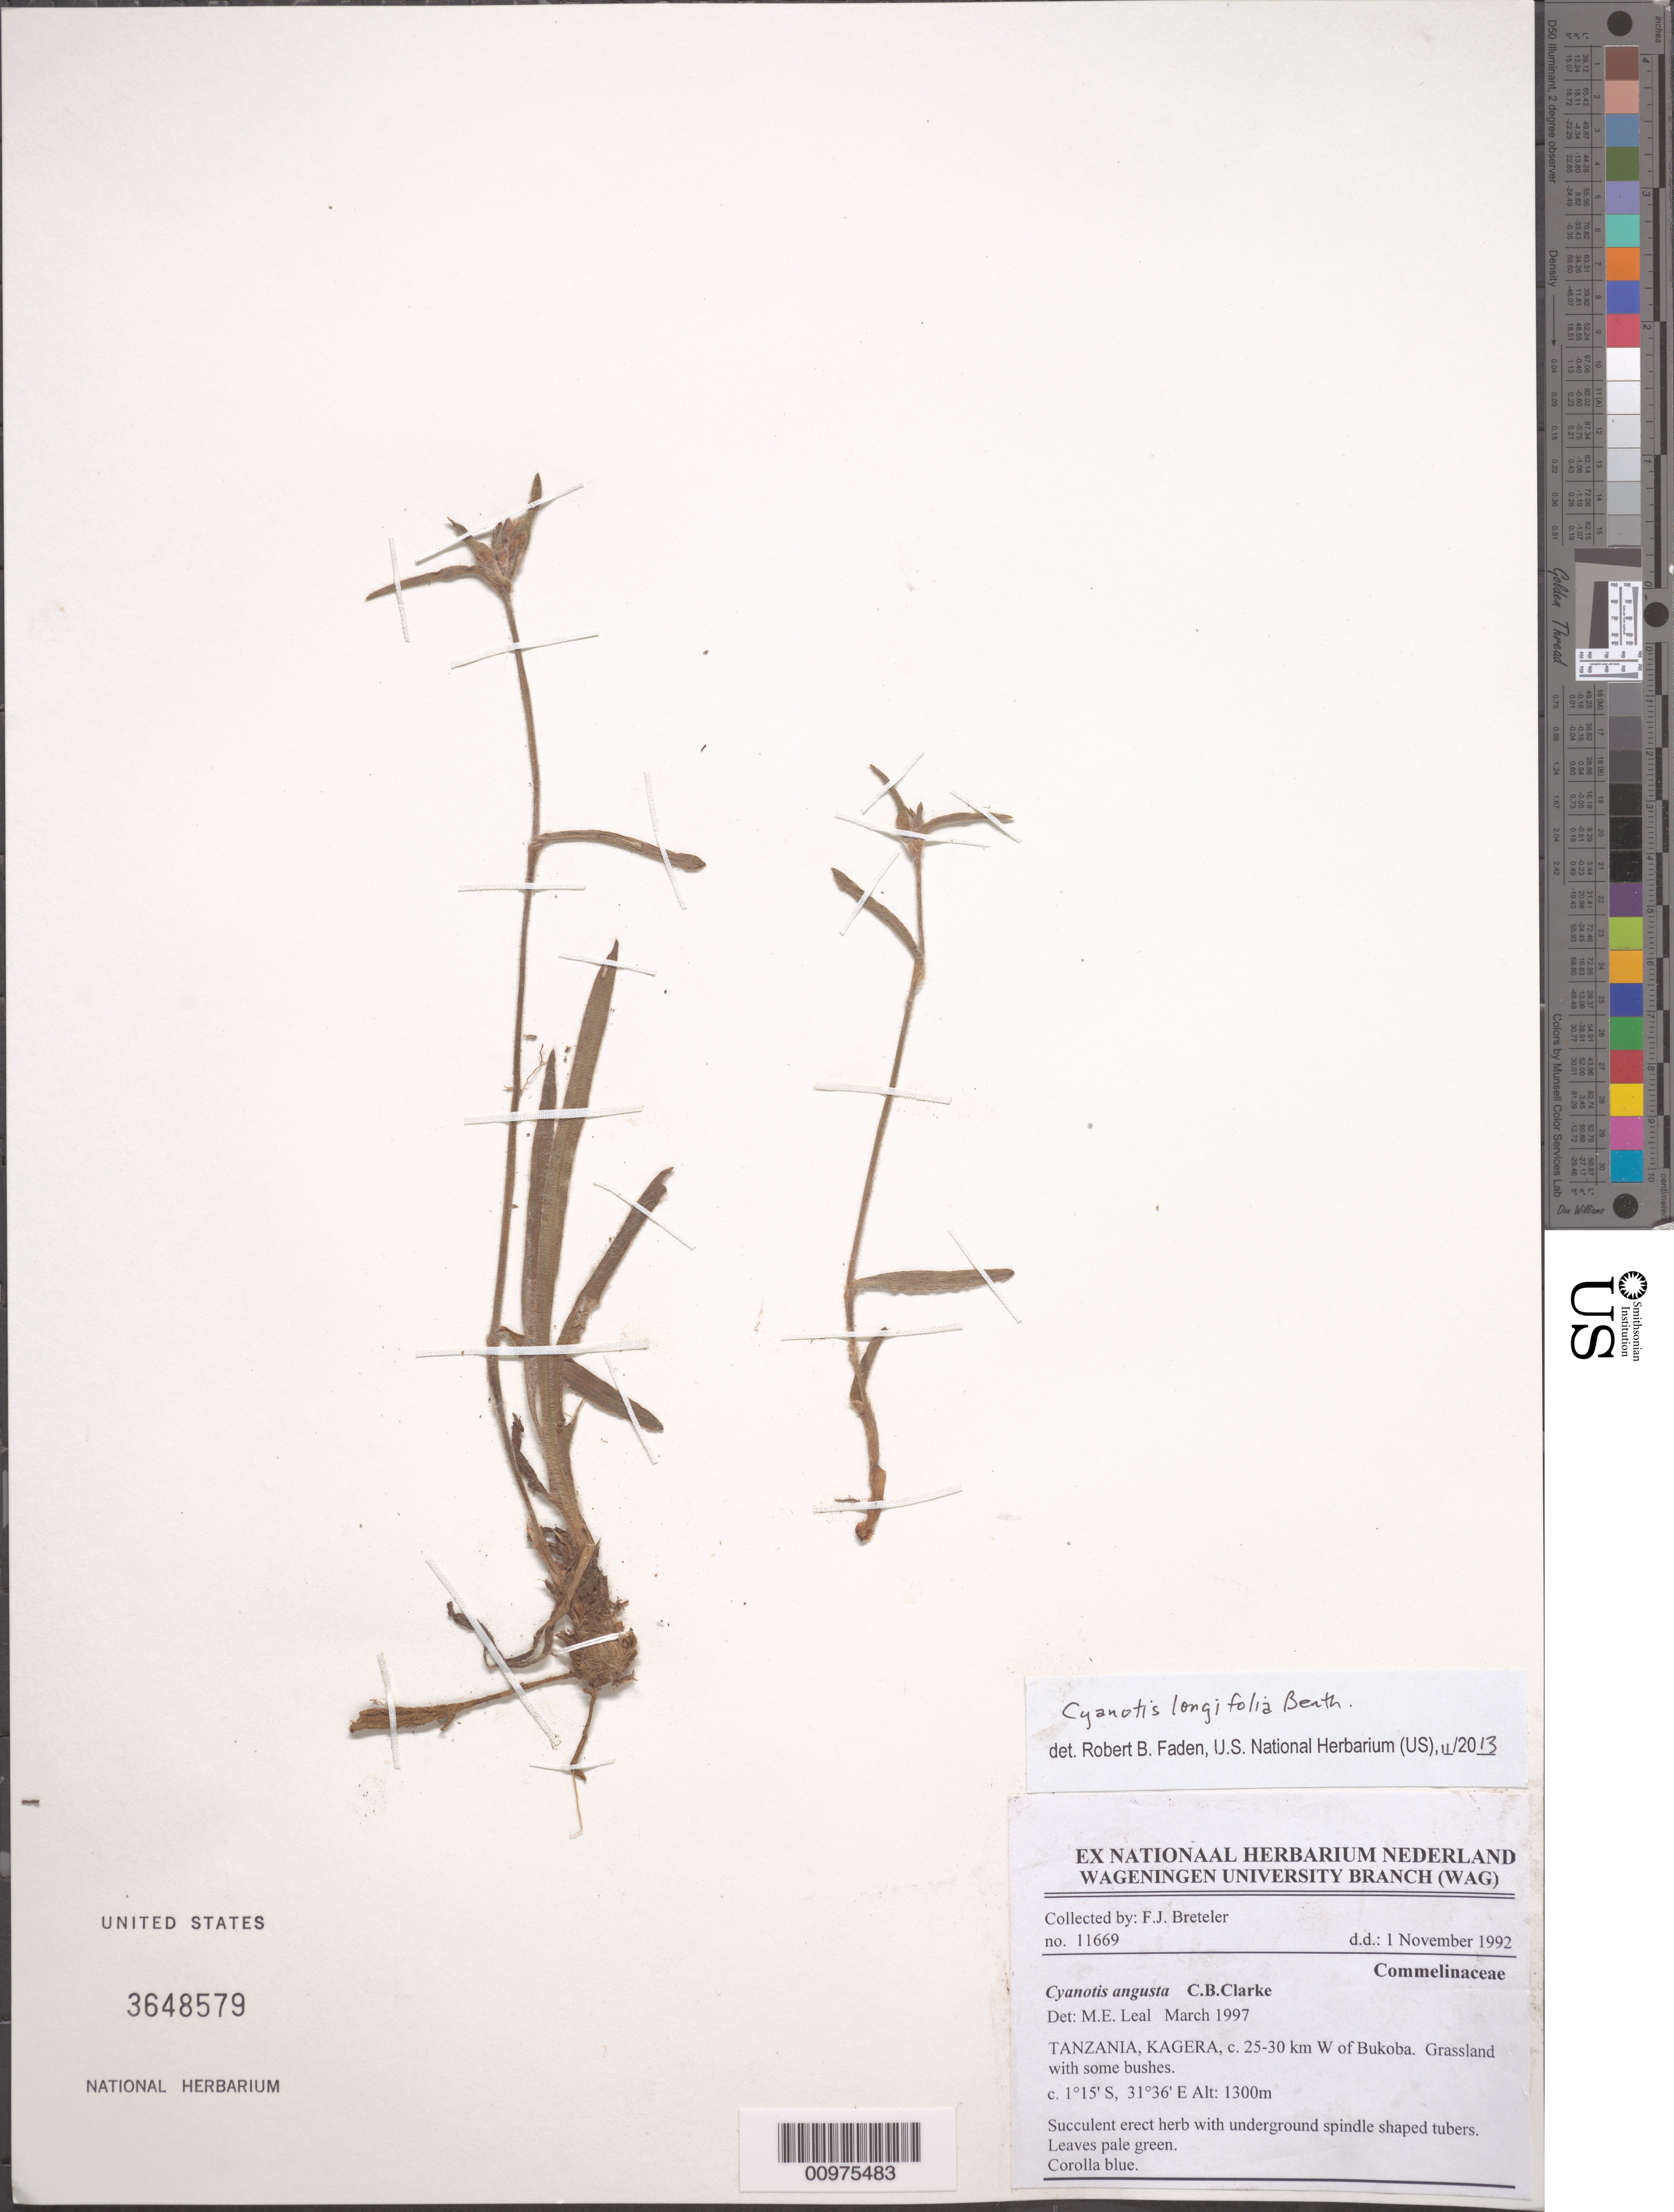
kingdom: Plantae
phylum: Tracheophyta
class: Liliopsida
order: Commelinales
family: Commelinaceae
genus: Cyanotis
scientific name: Cyanotis longifolia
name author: Benth.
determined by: Faden, Robert B., (US), Smithsonian Institution - National Museum of Natural History (UNITED STATES)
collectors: F. J. Breteler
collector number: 11669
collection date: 1992-11-01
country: Tanzania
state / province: Kagera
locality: c. 25-30 km W of Bukoba.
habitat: Grassland with some bushes.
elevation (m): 1300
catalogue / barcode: US 3648579